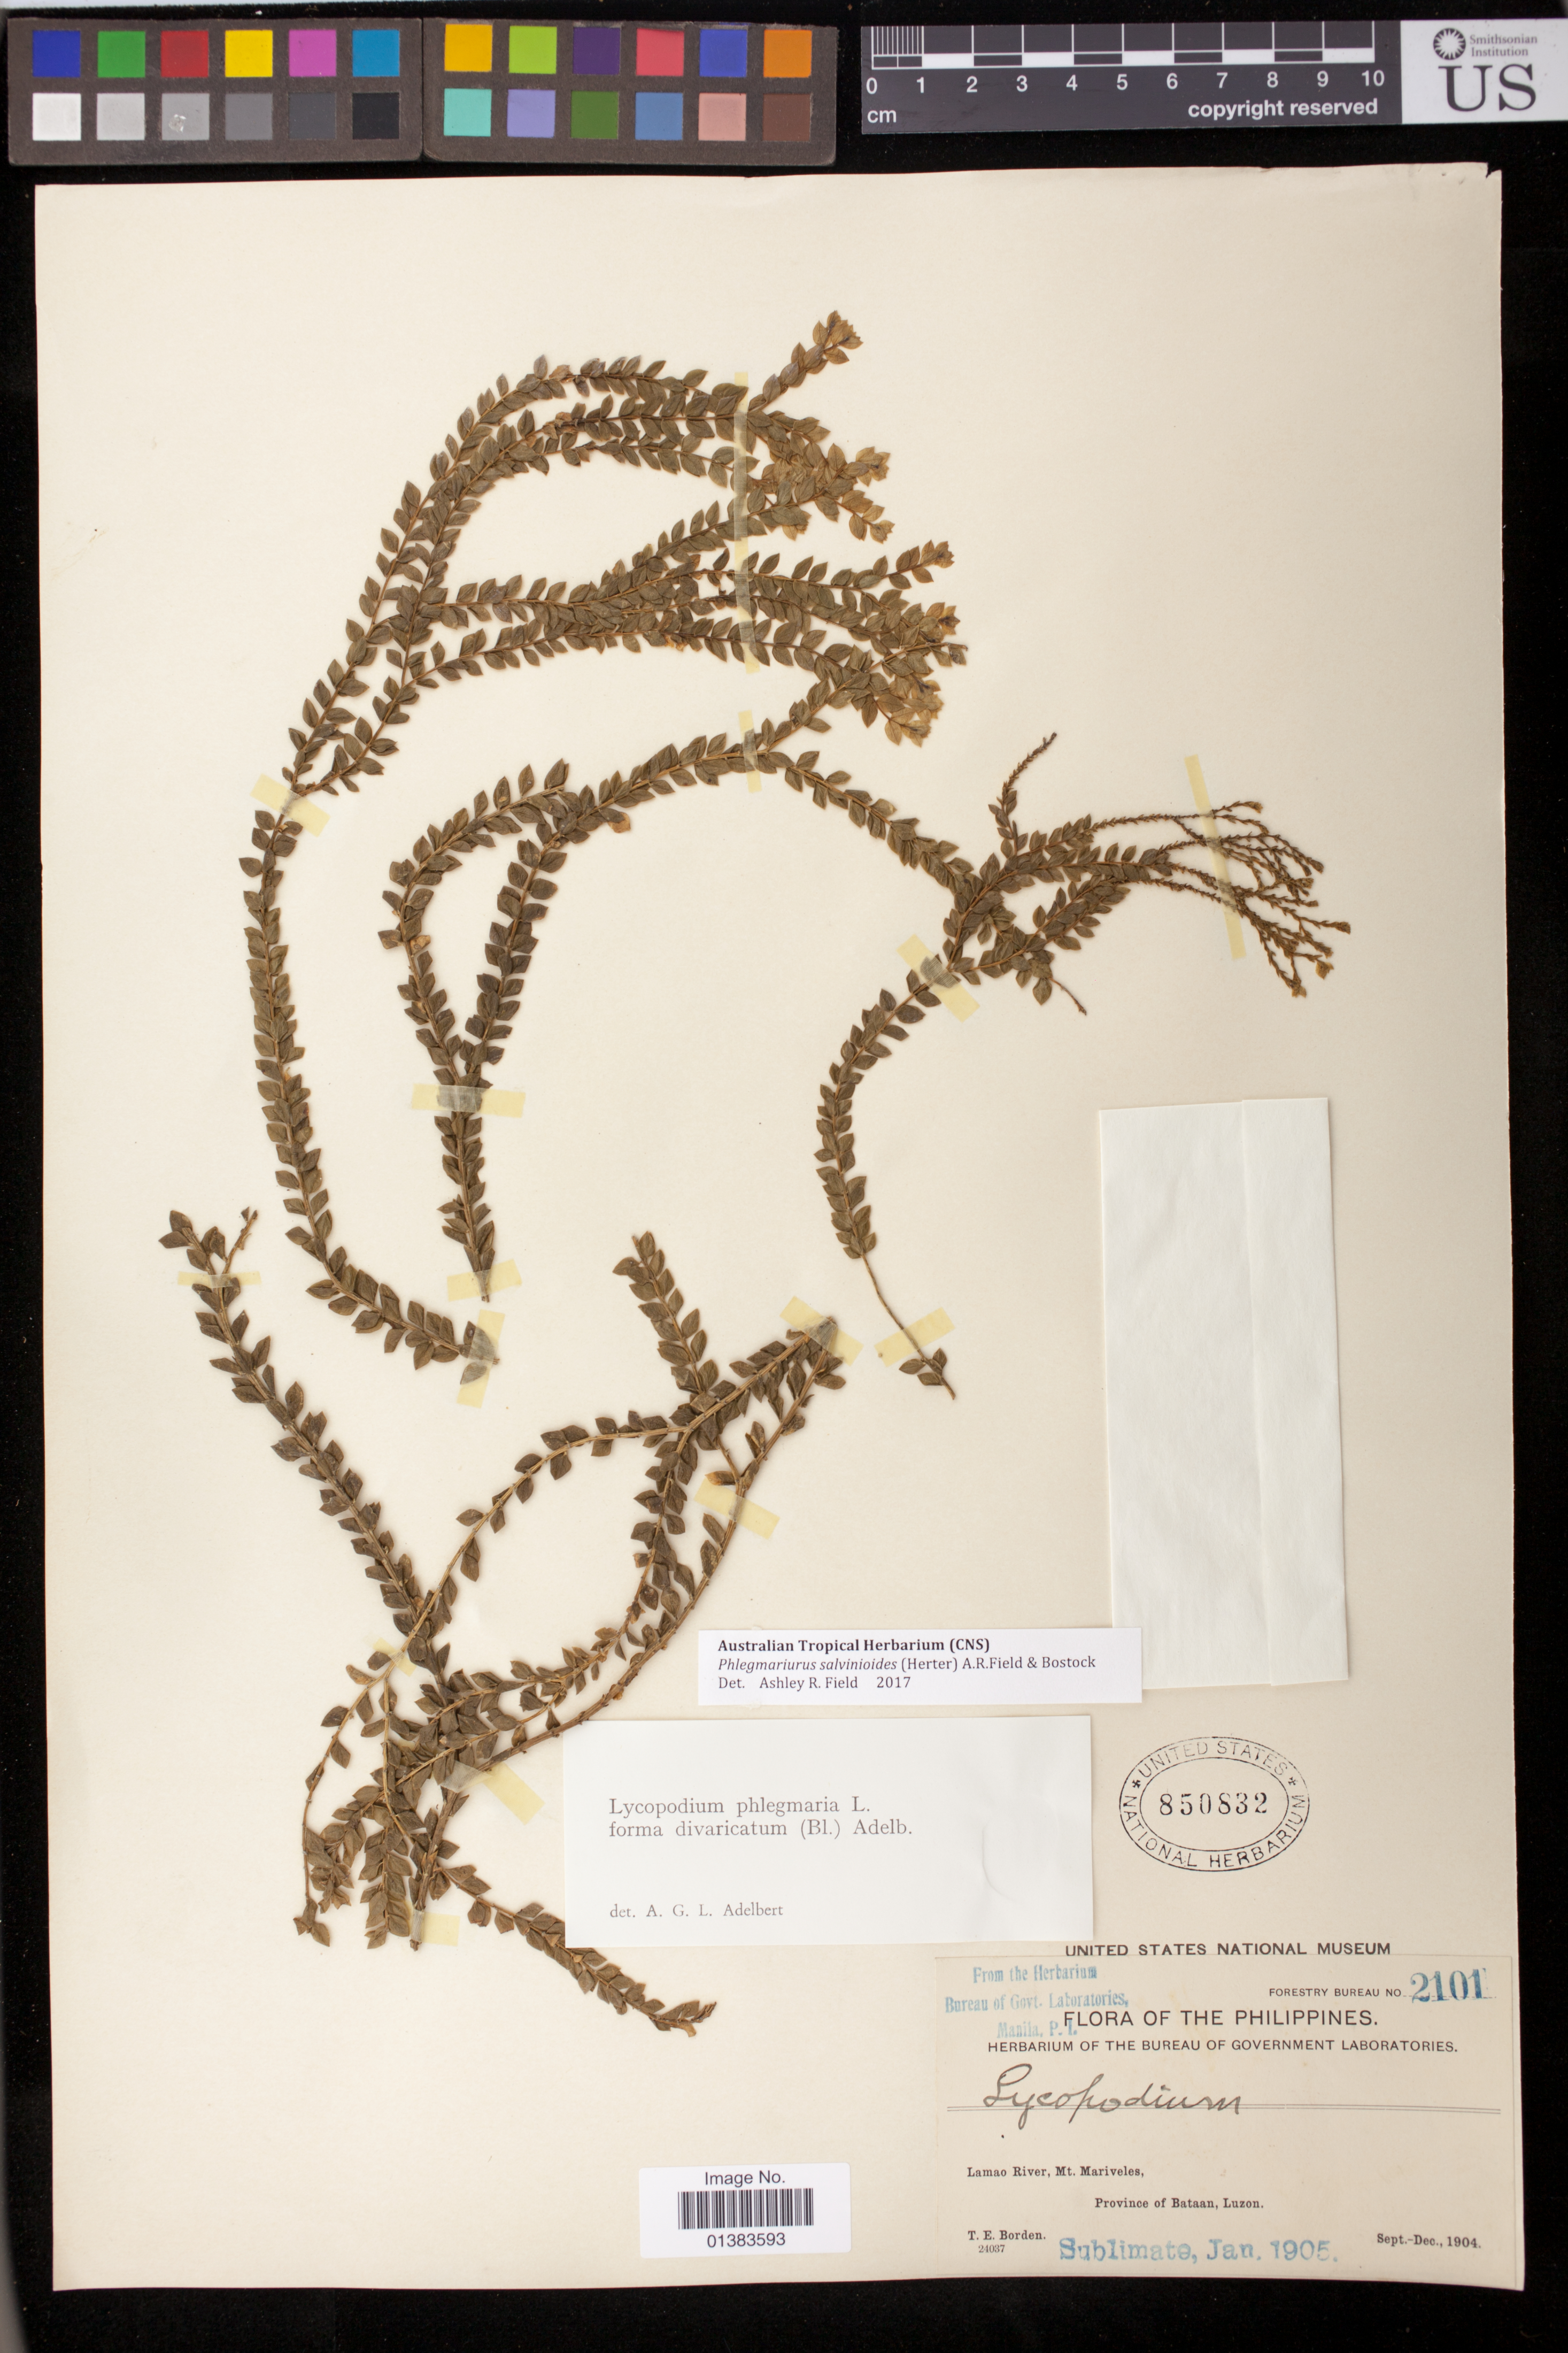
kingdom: Plantae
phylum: Tracheophyta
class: Lycopodiopsida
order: Lycopodiales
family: Lycopodiaceae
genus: Urostachys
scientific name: Urostachys salvinioides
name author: Herter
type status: Isosyntype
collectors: T. E. Borden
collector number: For. Bur. 2101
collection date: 1904-09/1904-12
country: Philippines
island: Luzon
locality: Lamao River, Mt. Mariveles, Province of Bataan, Luzon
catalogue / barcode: US 850832